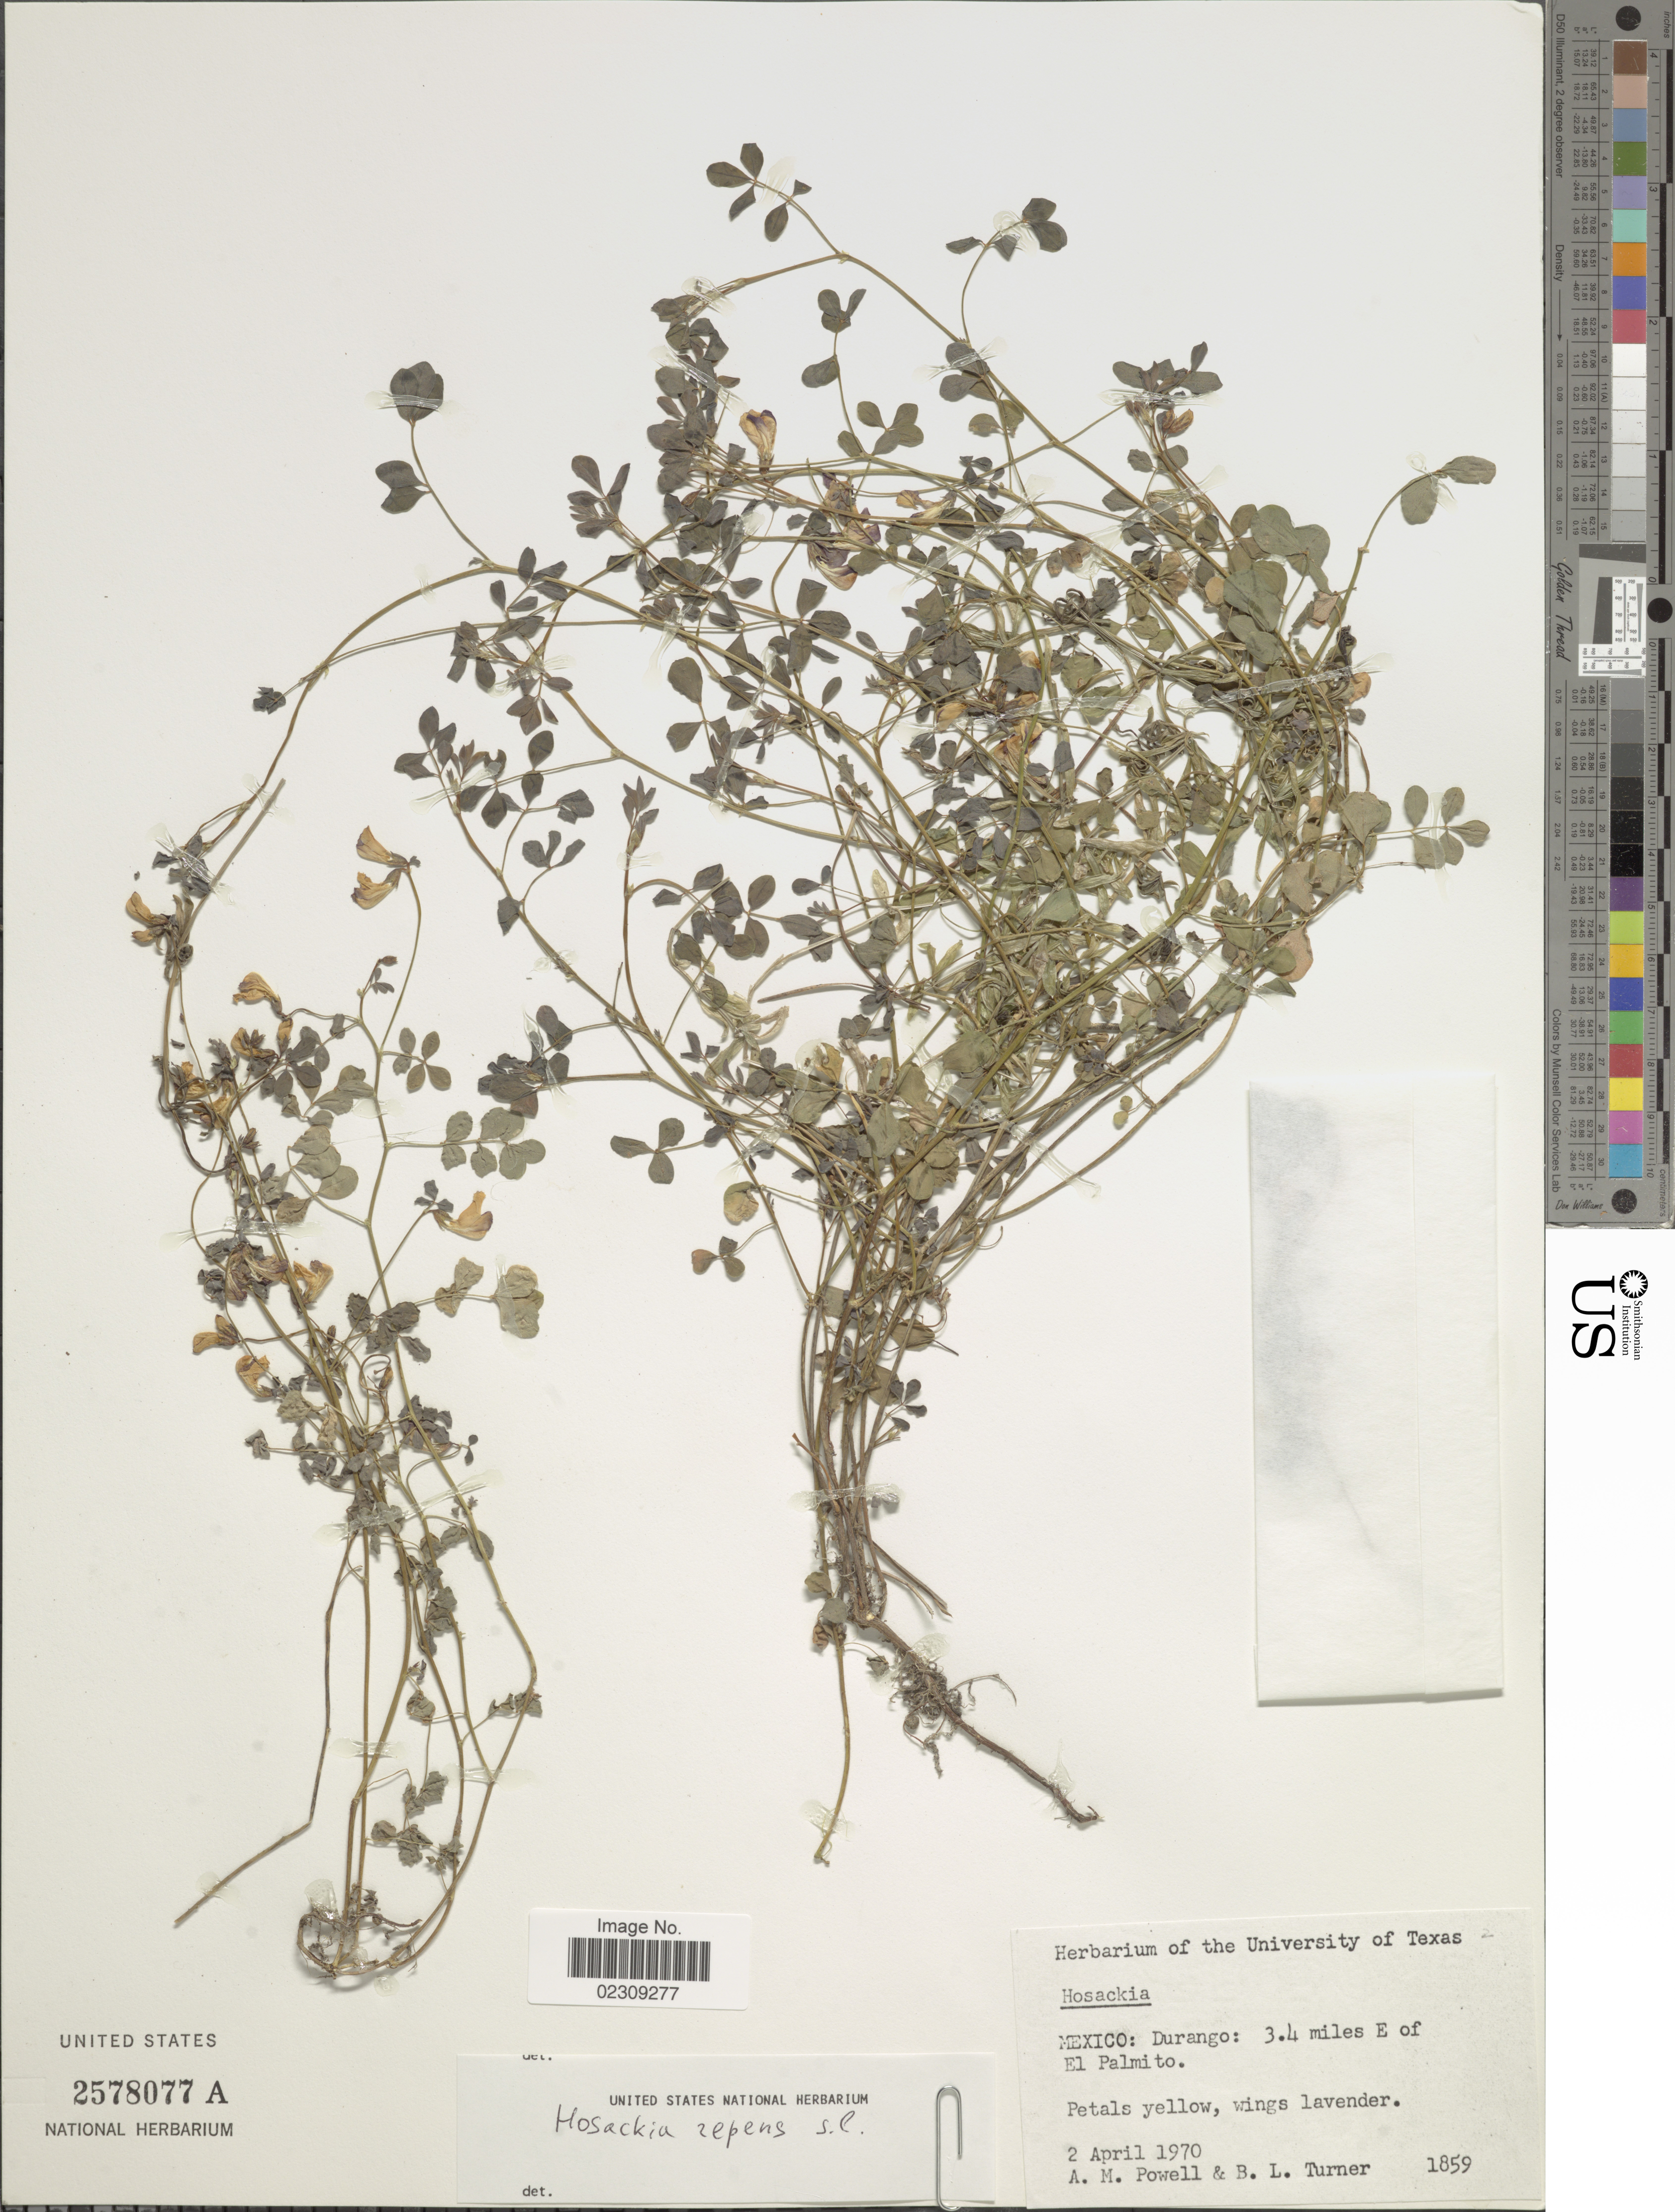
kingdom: Plantae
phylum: Tracheophyta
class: Magnoliopsida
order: Fabales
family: Fabaceae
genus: Hosackia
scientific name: Hosackia repens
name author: G. Don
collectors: A. M. Powell & B. L. Turner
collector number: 1859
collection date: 1970-04-02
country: Mexico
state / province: Durango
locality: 3.4 miles E of El Palmito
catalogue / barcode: US 2578077A